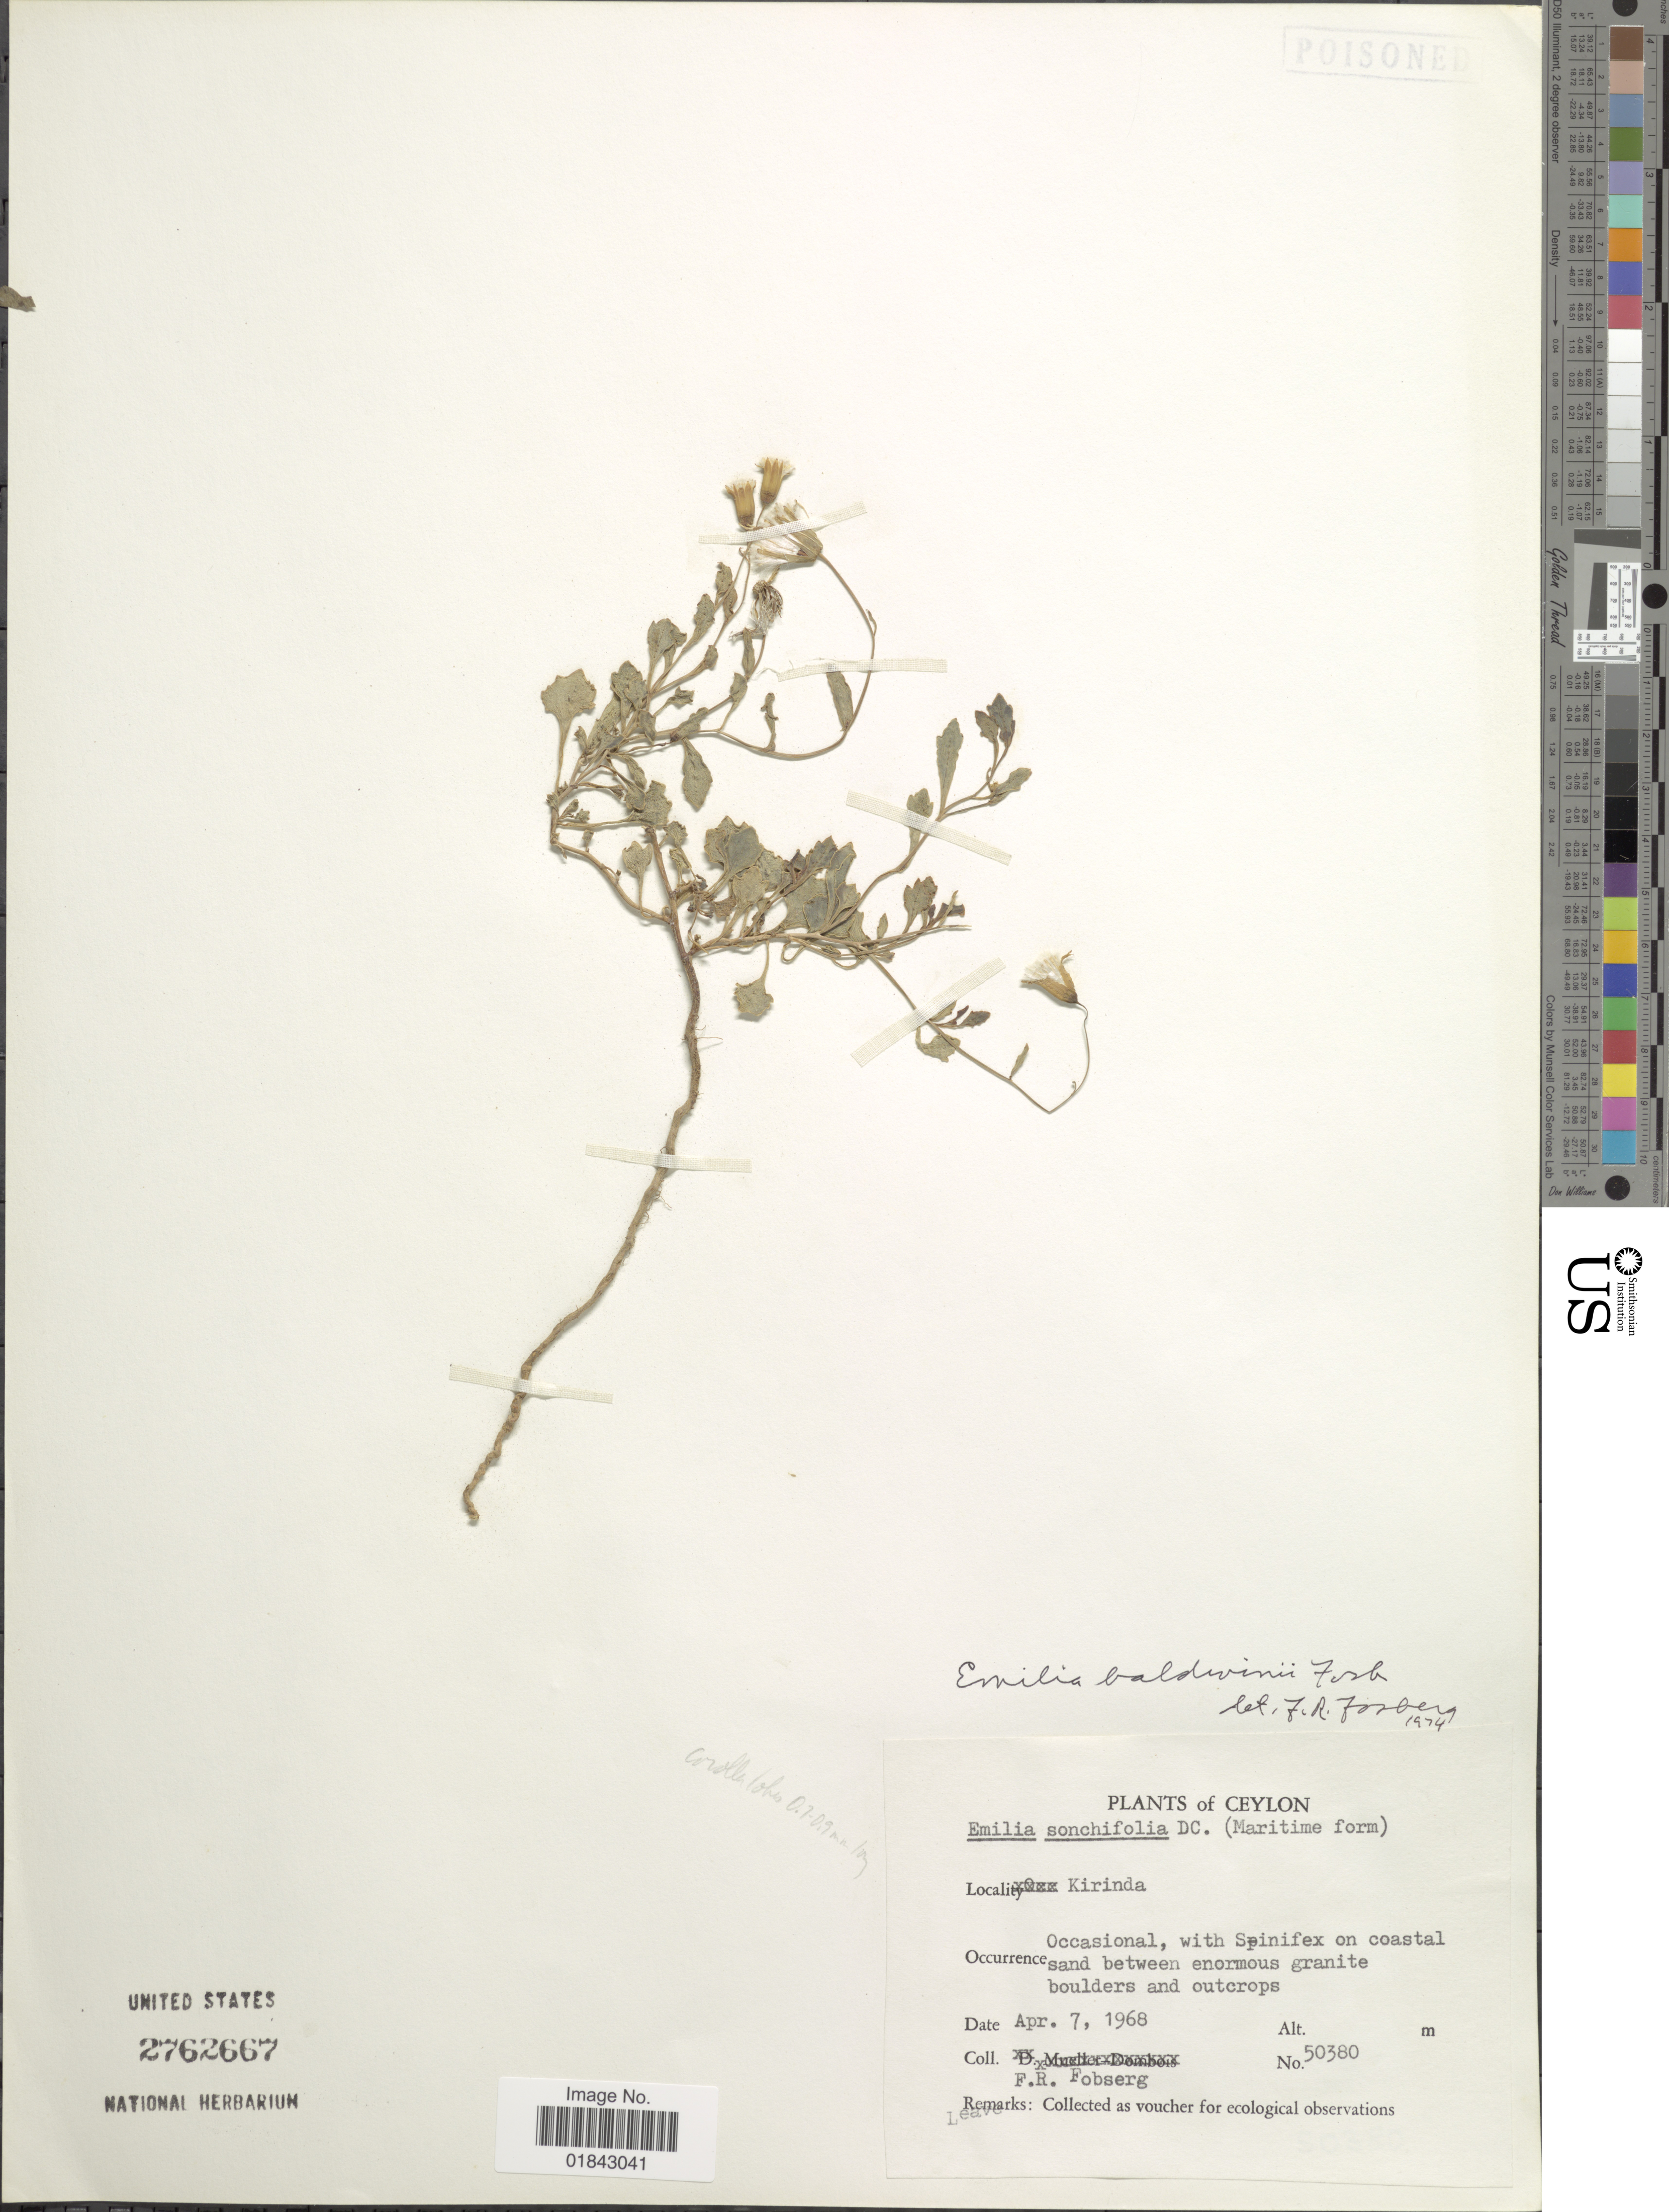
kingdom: Plantae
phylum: Tracheophyta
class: Magnoliopsida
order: Asterales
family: Asteraceae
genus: Emilia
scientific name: Emilia baldwinii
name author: Fosberg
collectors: F. R. Fosberg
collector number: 50380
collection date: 1968-04-07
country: Sri Lanka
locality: Ceylon, occasional, with Spinifex on coastal sand between enormous granite boulders and outcrops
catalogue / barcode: US 2762667